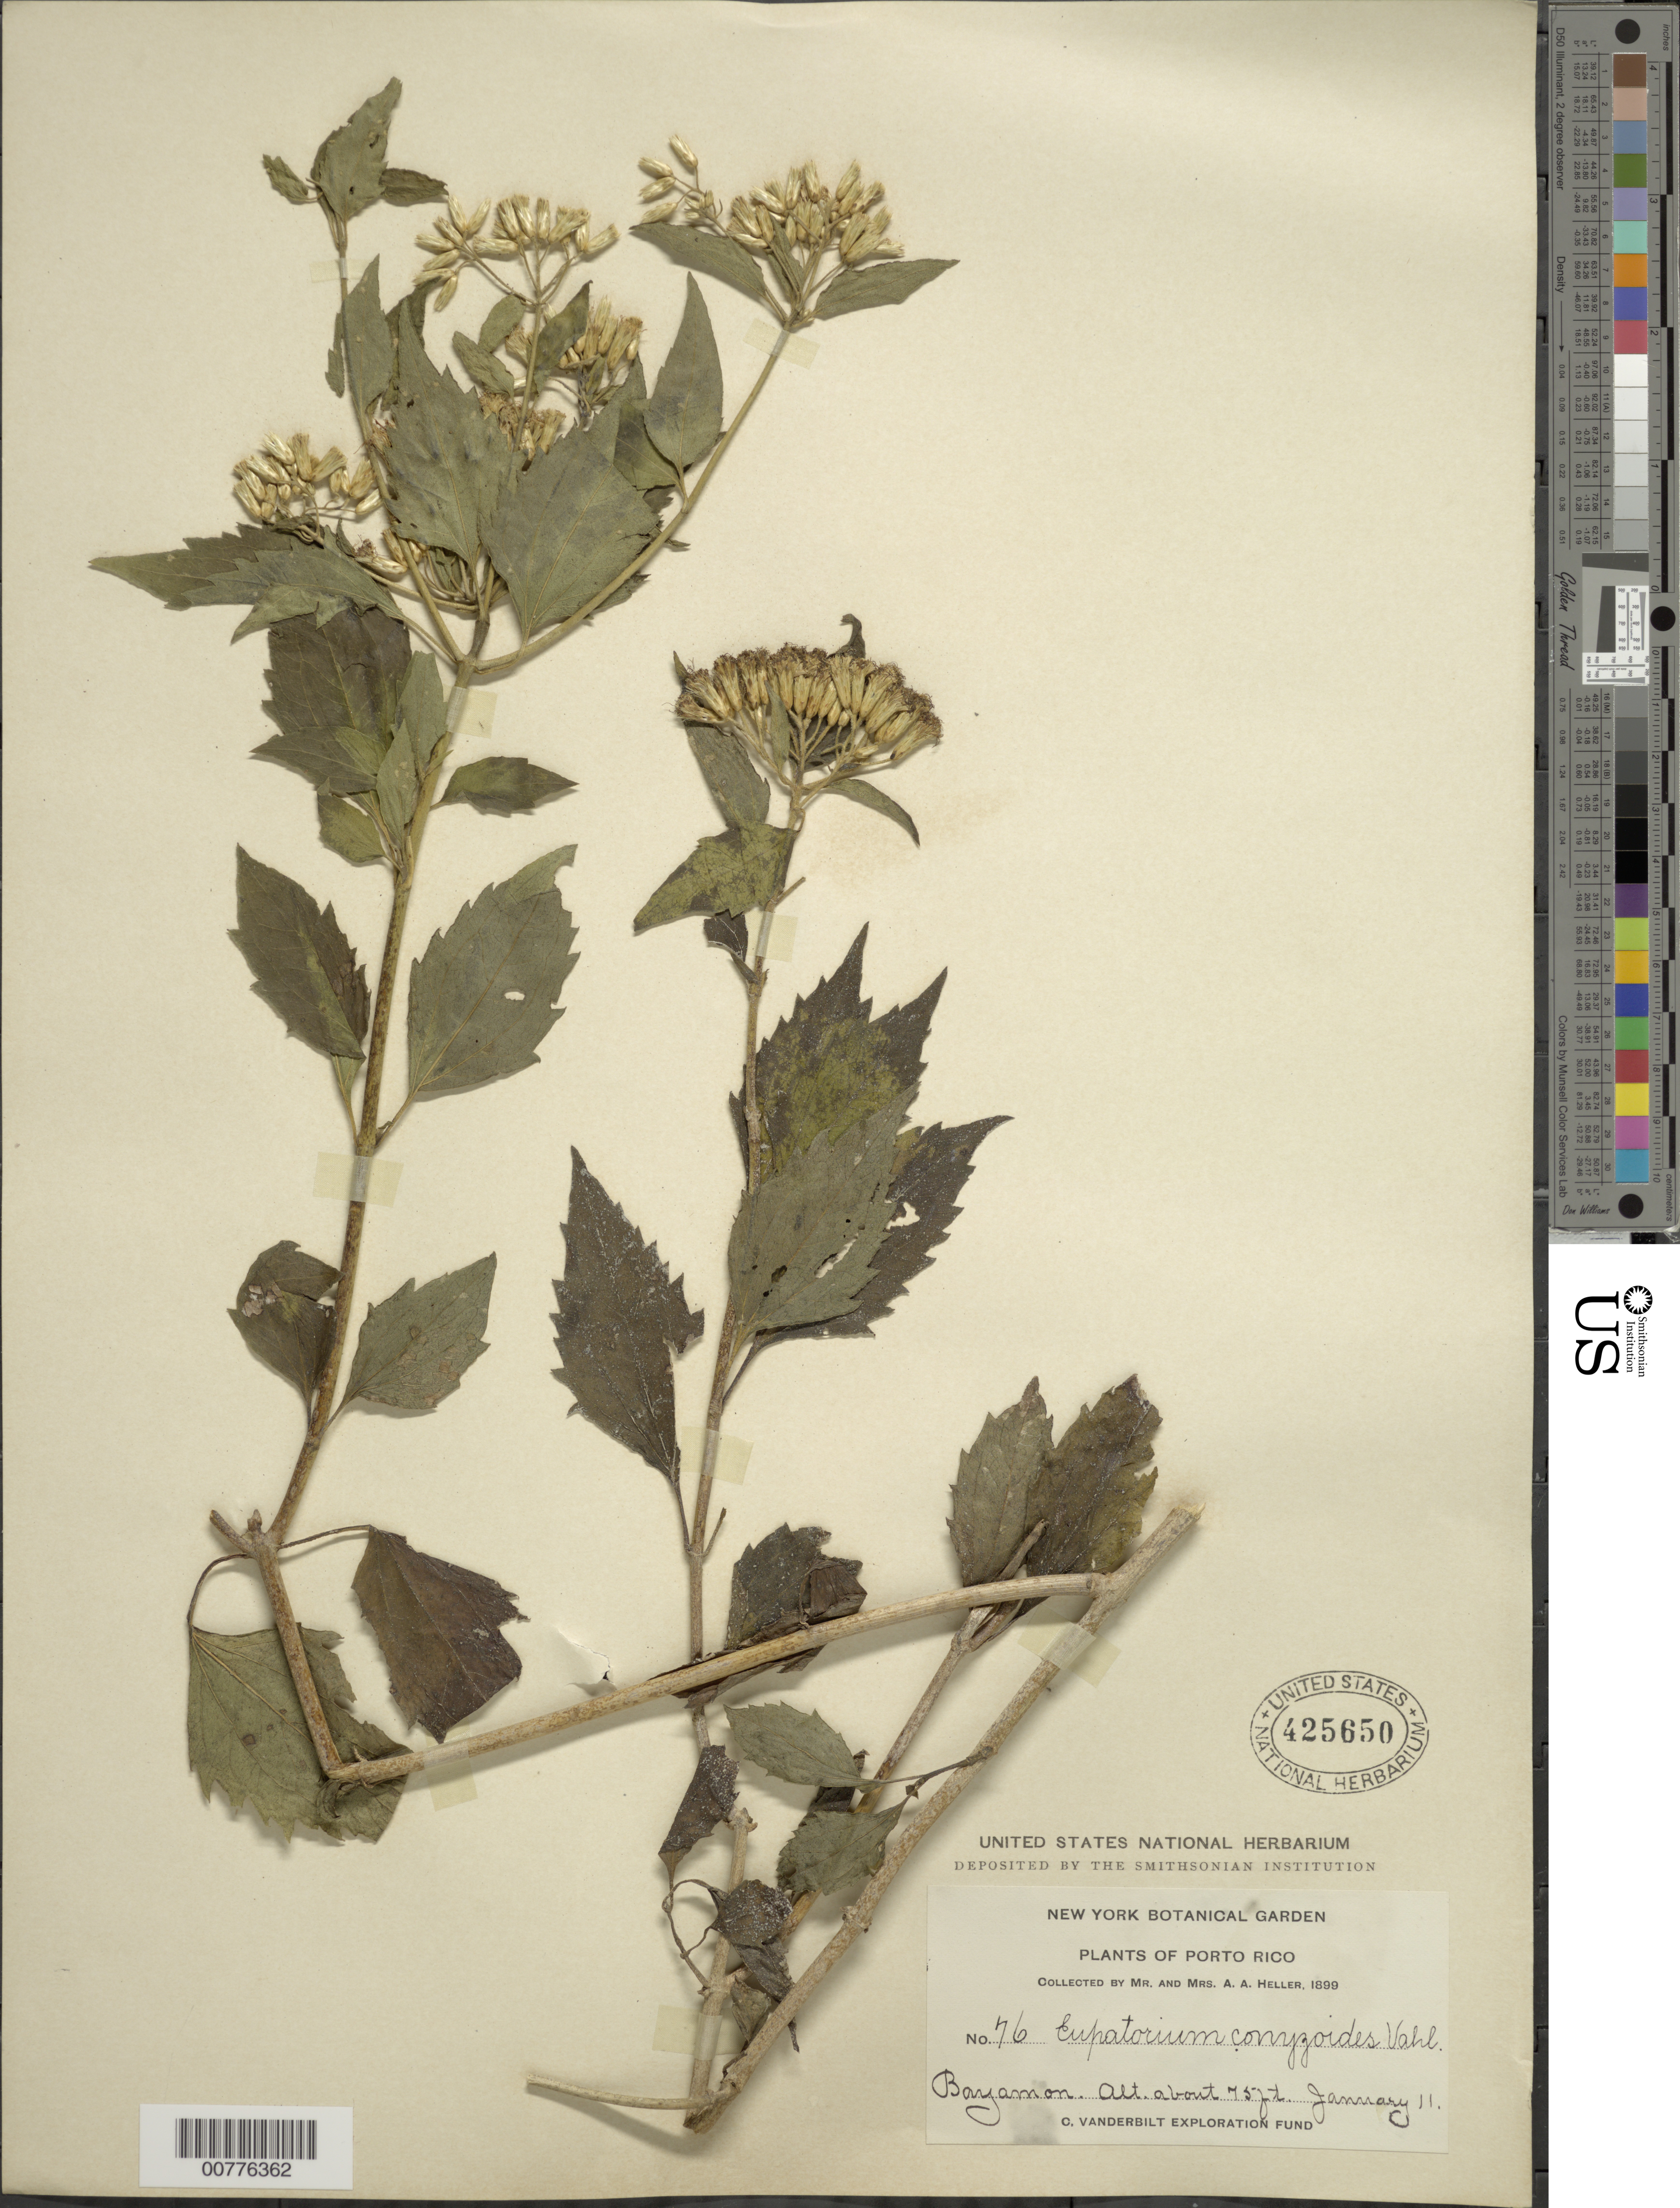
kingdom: Plantae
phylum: Tracheophyta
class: Magnoliopsida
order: Asterales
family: Asteraceae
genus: Chromolaena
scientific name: Chromolaena odorata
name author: (L.) R.M. King & H. Rob.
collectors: A. A. Heller & E. G. Heller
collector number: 76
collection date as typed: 11 Jan 1899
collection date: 1899-01-11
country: Puerto Rico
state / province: Bayamón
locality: Bayamon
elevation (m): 23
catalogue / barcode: US 425650